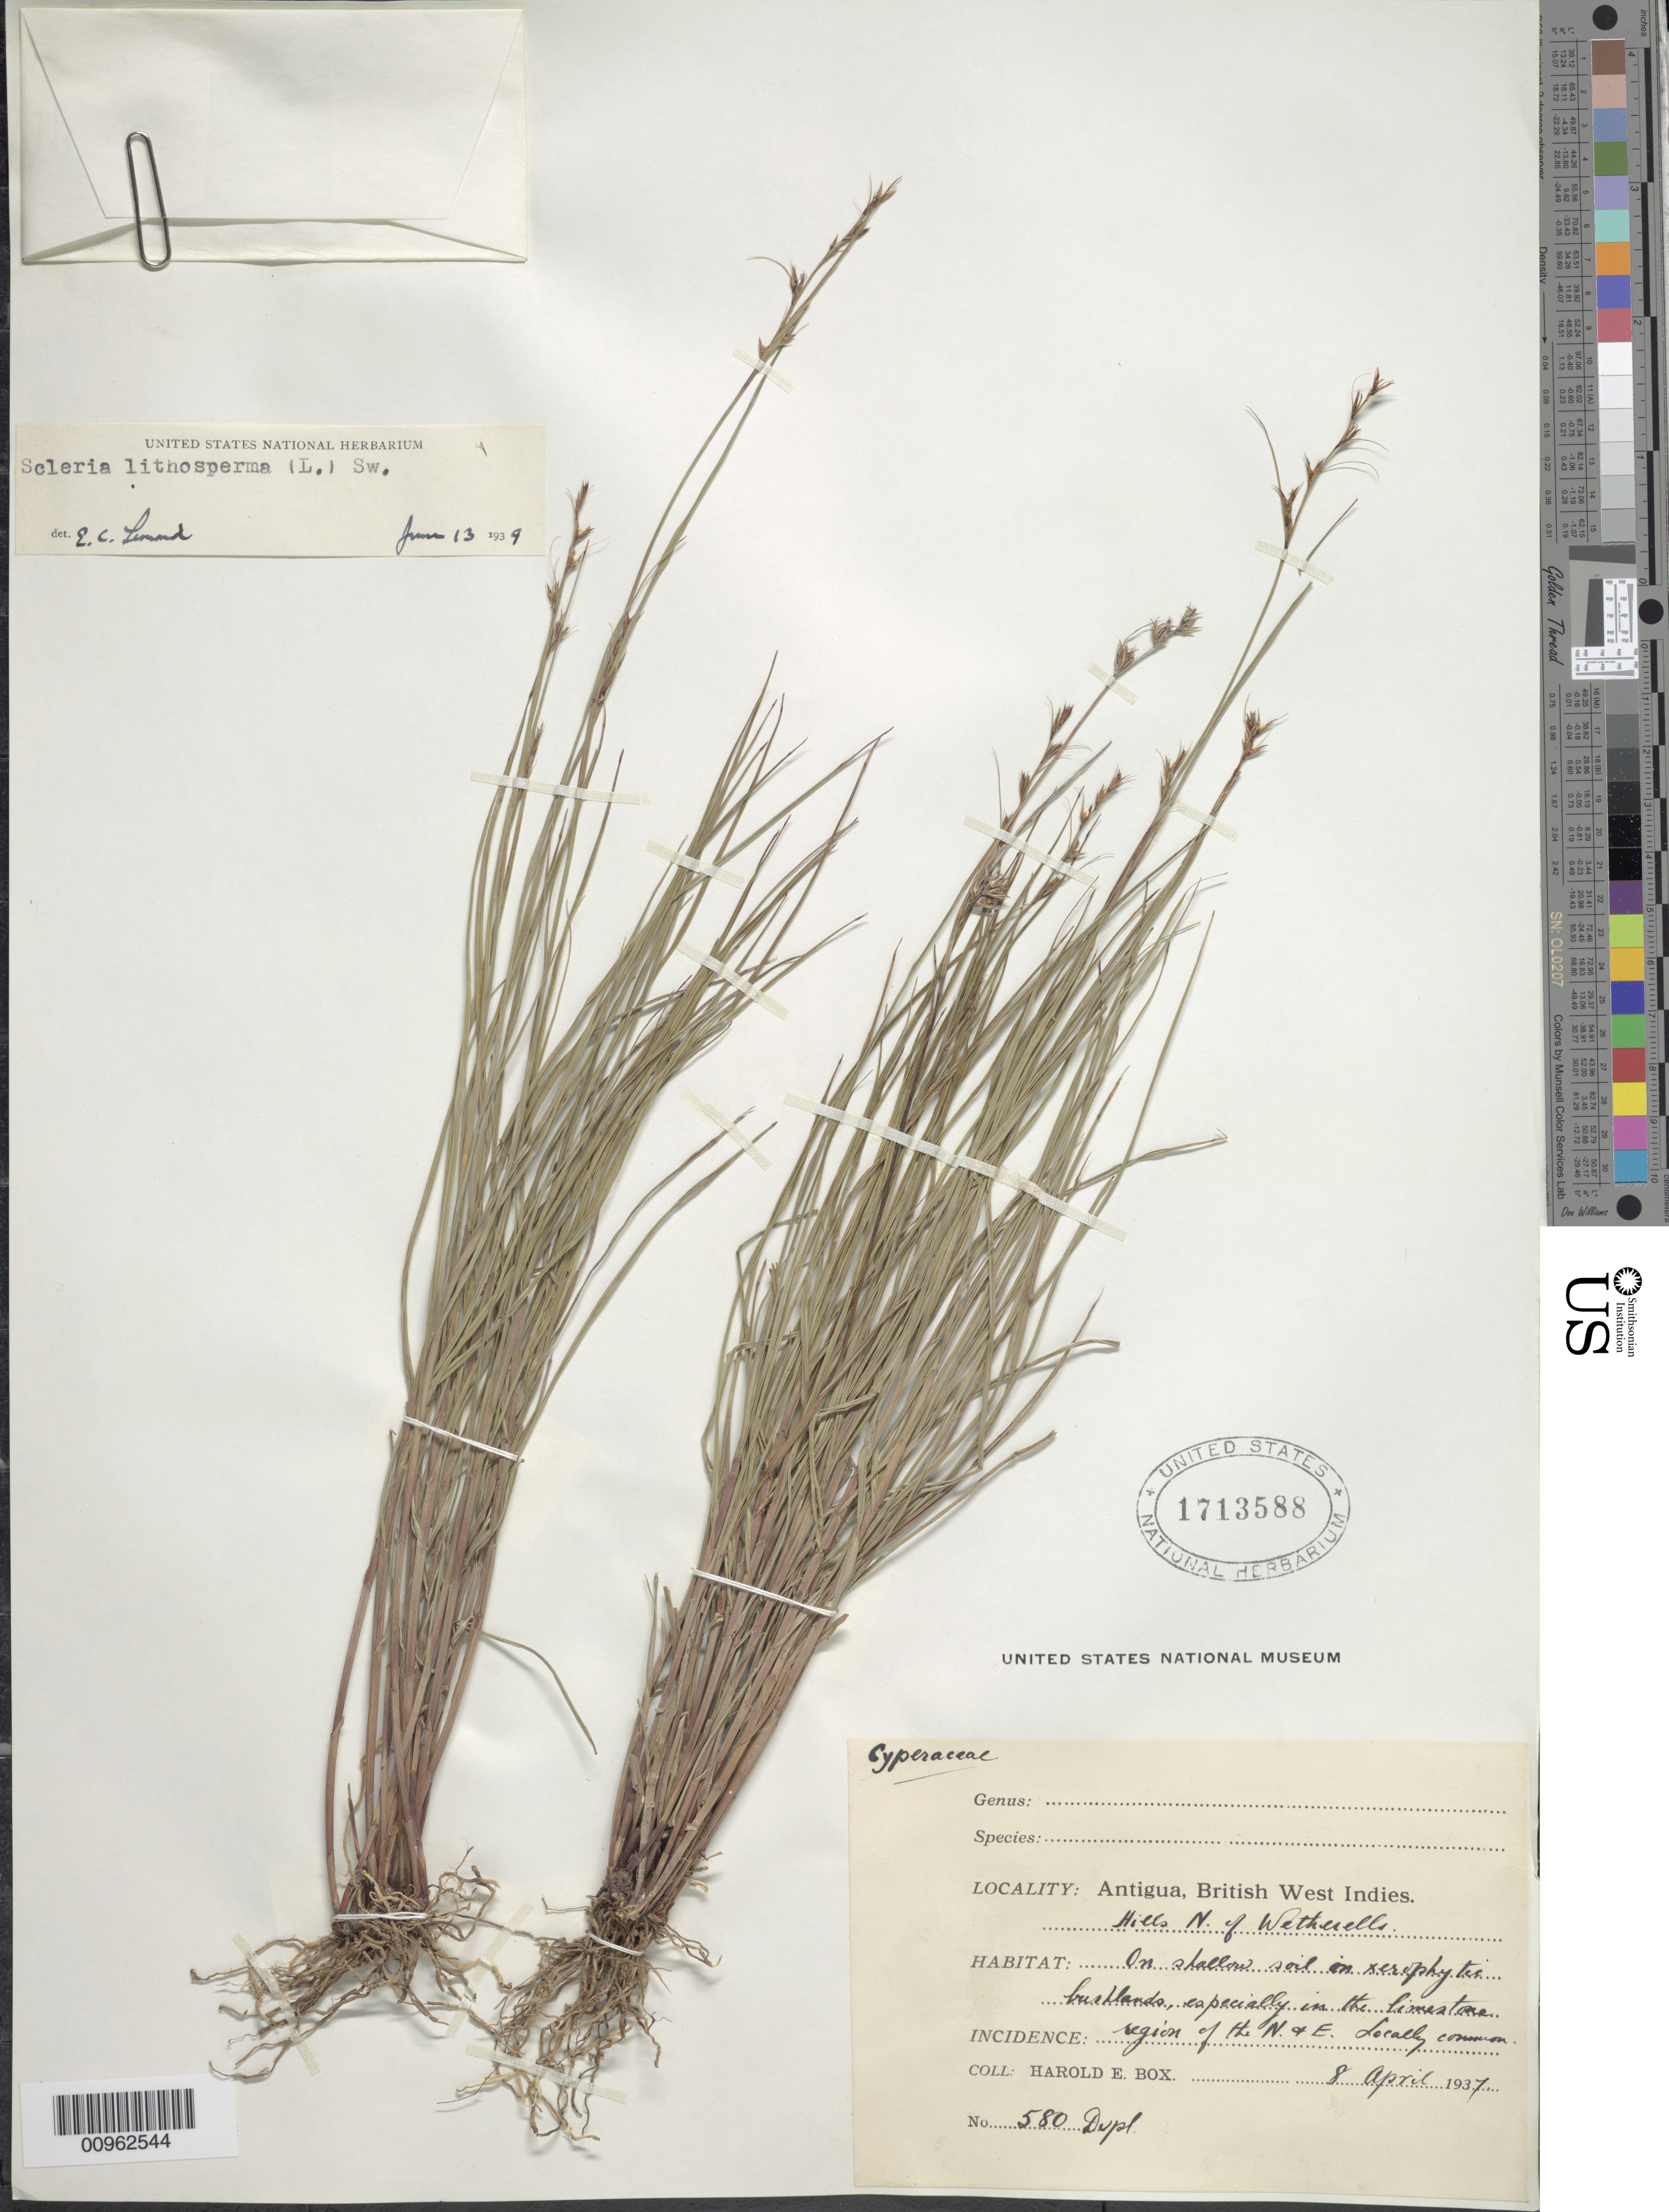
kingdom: Plantae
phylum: Tracheophyta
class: Liliopsida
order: Poales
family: Cyperaceae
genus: Scleria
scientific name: Scleria lithosperma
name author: (L.) Sw.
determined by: Leonard, Emery C., (US)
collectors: H. E. Box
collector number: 580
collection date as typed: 08 Apr 1937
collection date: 1937-04-08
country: Antigua and Barbuda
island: Antigua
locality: Hills N of Wetherells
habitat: On shallow soil in xerophytic bushlands, especially in the limestone region of the N & E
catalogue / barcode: US 1713588